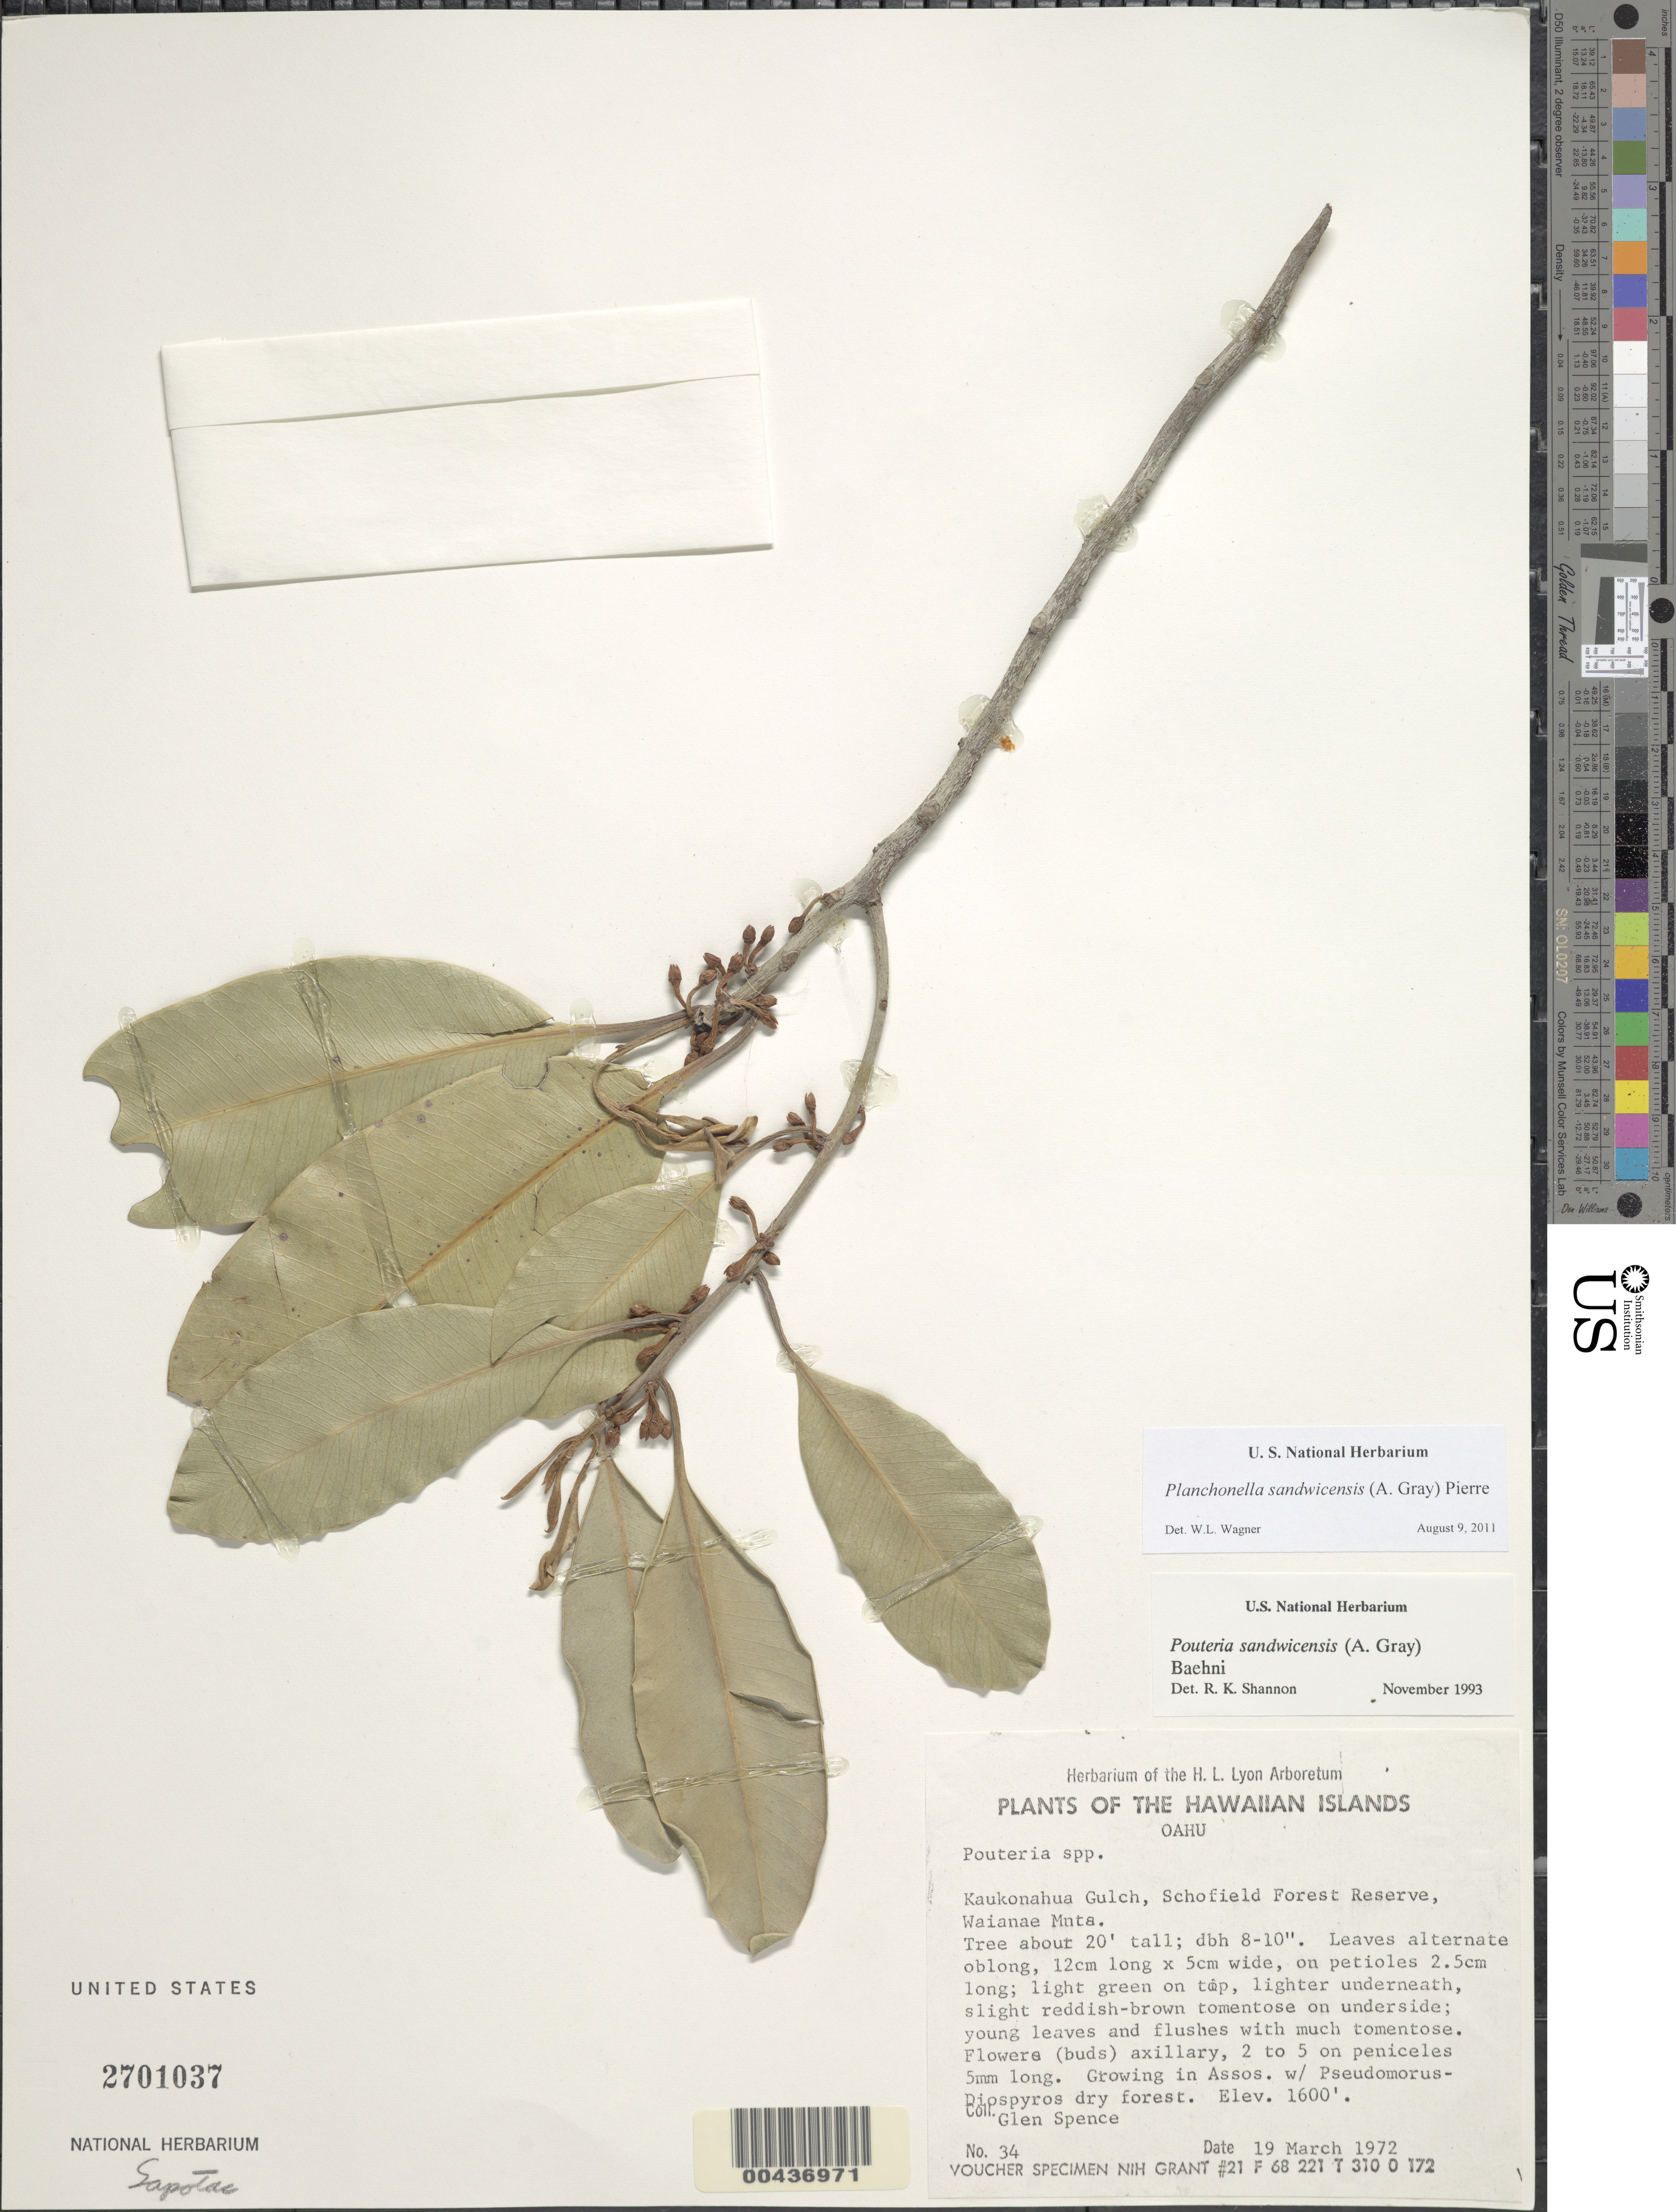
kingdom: Plantae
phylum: Tracheophyta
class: Magnoliopsida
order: Ericales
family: Sapotaceae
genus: Planchonella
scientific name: Planchonella spathulata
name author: (Hillebr.) Pierre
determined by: Wagner, W. L., (BOT), Smithsonian Institution - National Museum of Natural History (UNITED STATES)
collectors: G. Spence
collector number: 34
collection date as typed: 19 Mar 1972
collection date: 1972-03-19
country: United States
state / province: Hawaii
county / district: Honolulu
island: Oahu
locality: Kaukonahua Gulch, Schofield Forest Reserve, Waianae Mountains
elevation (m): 488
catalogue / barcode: US 2701037